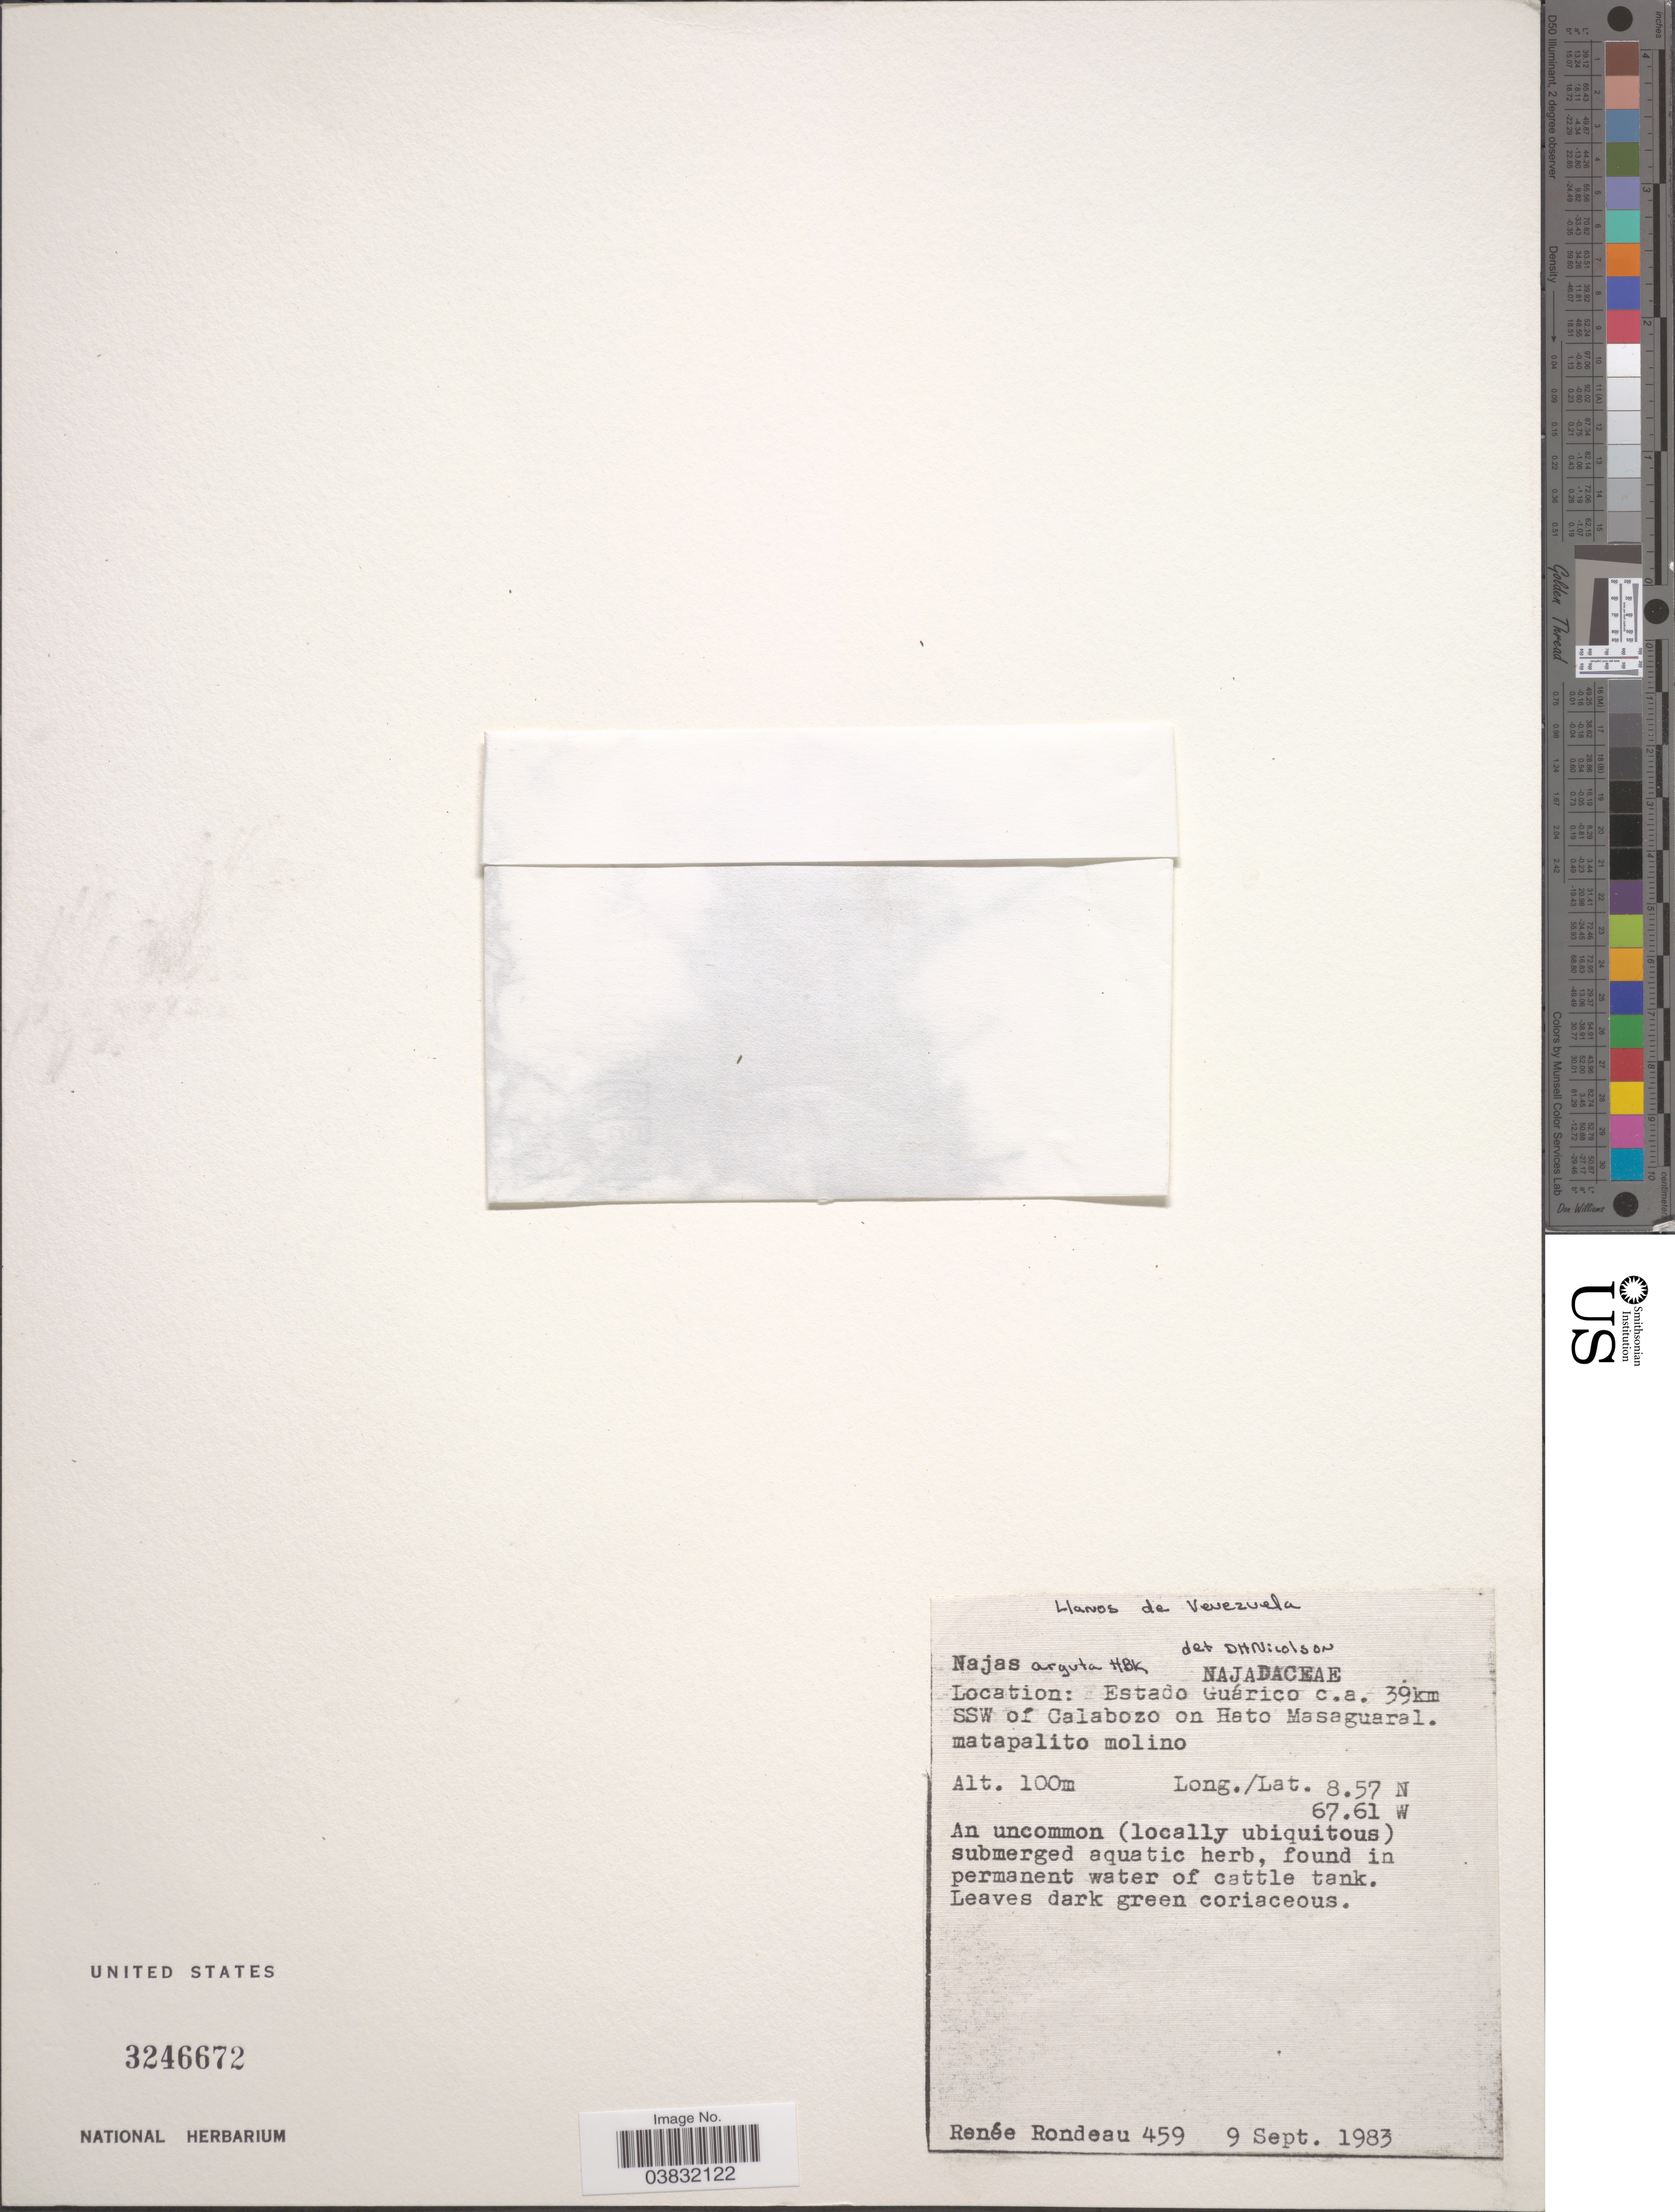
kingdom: Plantae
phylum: Tracheophyta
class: Liliopsida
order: Alismatales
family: Hydrocharitaceae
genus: Najas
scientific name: Najas arguta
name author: Kunth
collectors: R. Rondeau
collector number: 459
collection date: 1983-09-09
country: Venezuela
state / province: Guarico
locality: C.a. 39 km SSW of Calabozo on Hato Masaguaral.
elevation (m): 100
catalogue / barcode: US 3246672